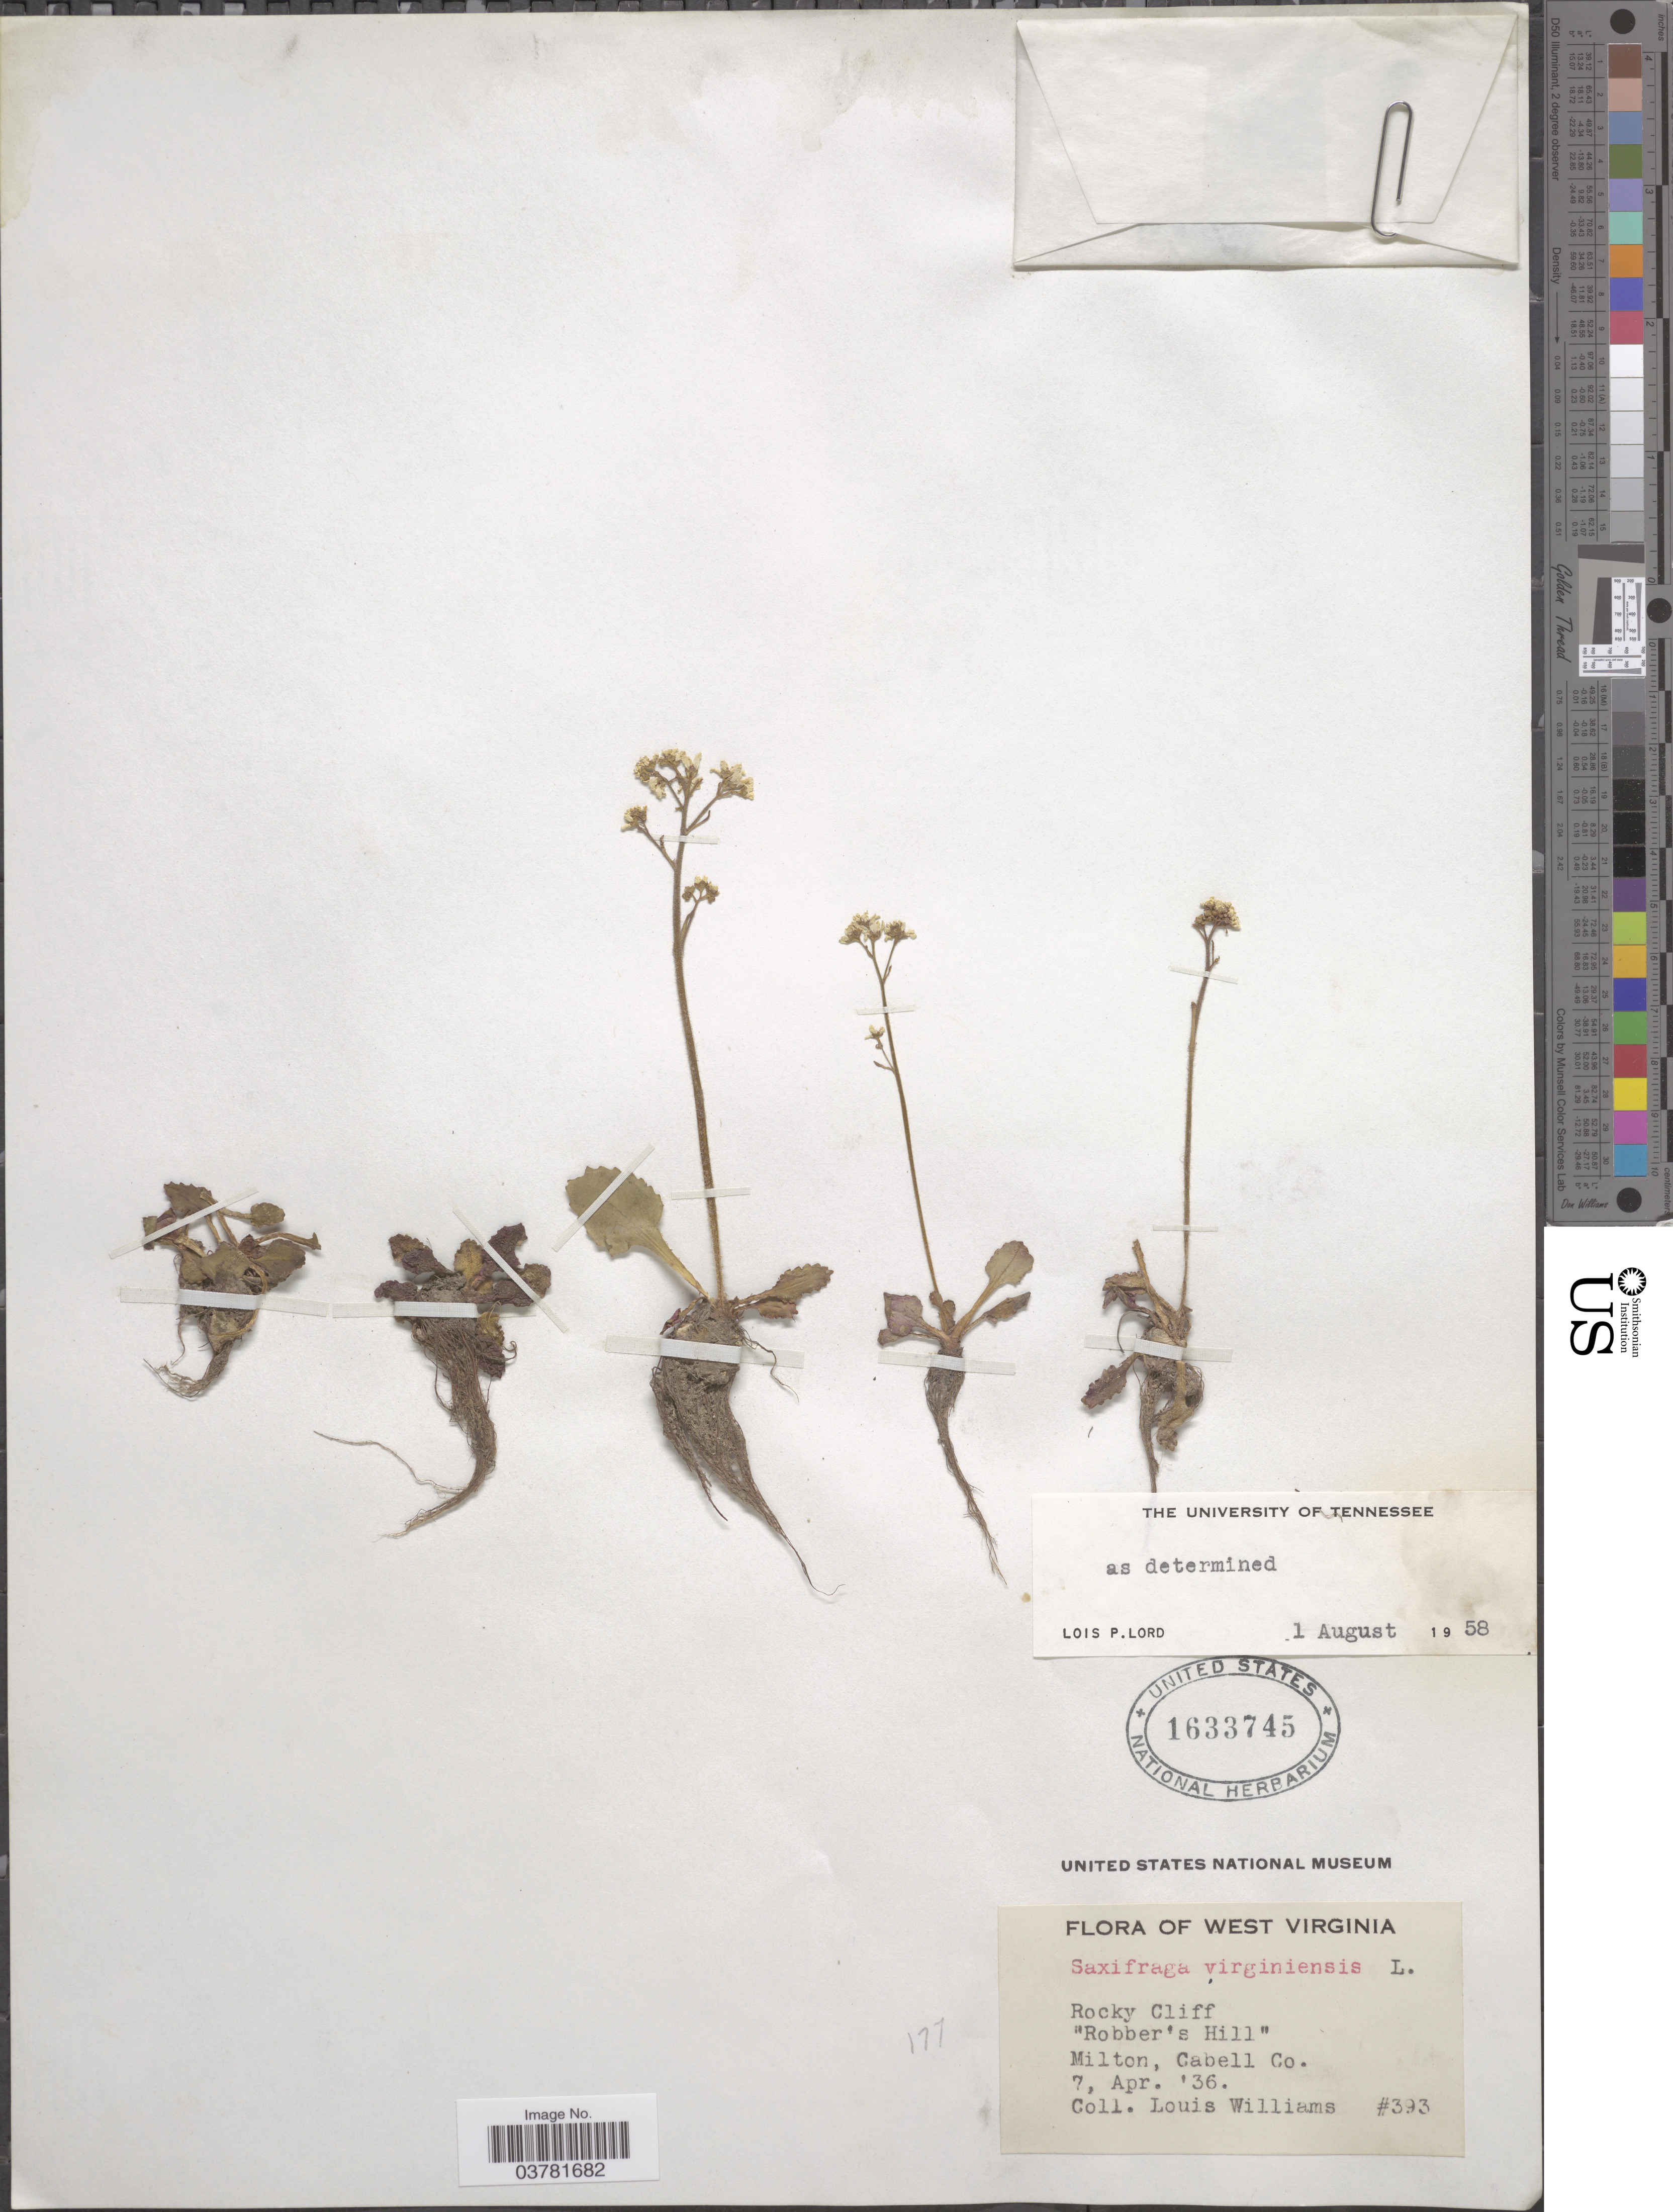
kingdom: Plantae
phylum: Tracheophyta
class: Magnoliopsida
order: Saxifragales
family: Saxifragaceae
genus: Micranthes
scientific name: Micranthes virginiensis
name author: (Michx.) Small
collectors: L. O. Williams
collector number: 393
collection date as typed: Transcribed d/m/y: 7/4/36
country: United States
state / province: West Virginia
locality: Rober's Hill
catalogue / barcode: US 1633745